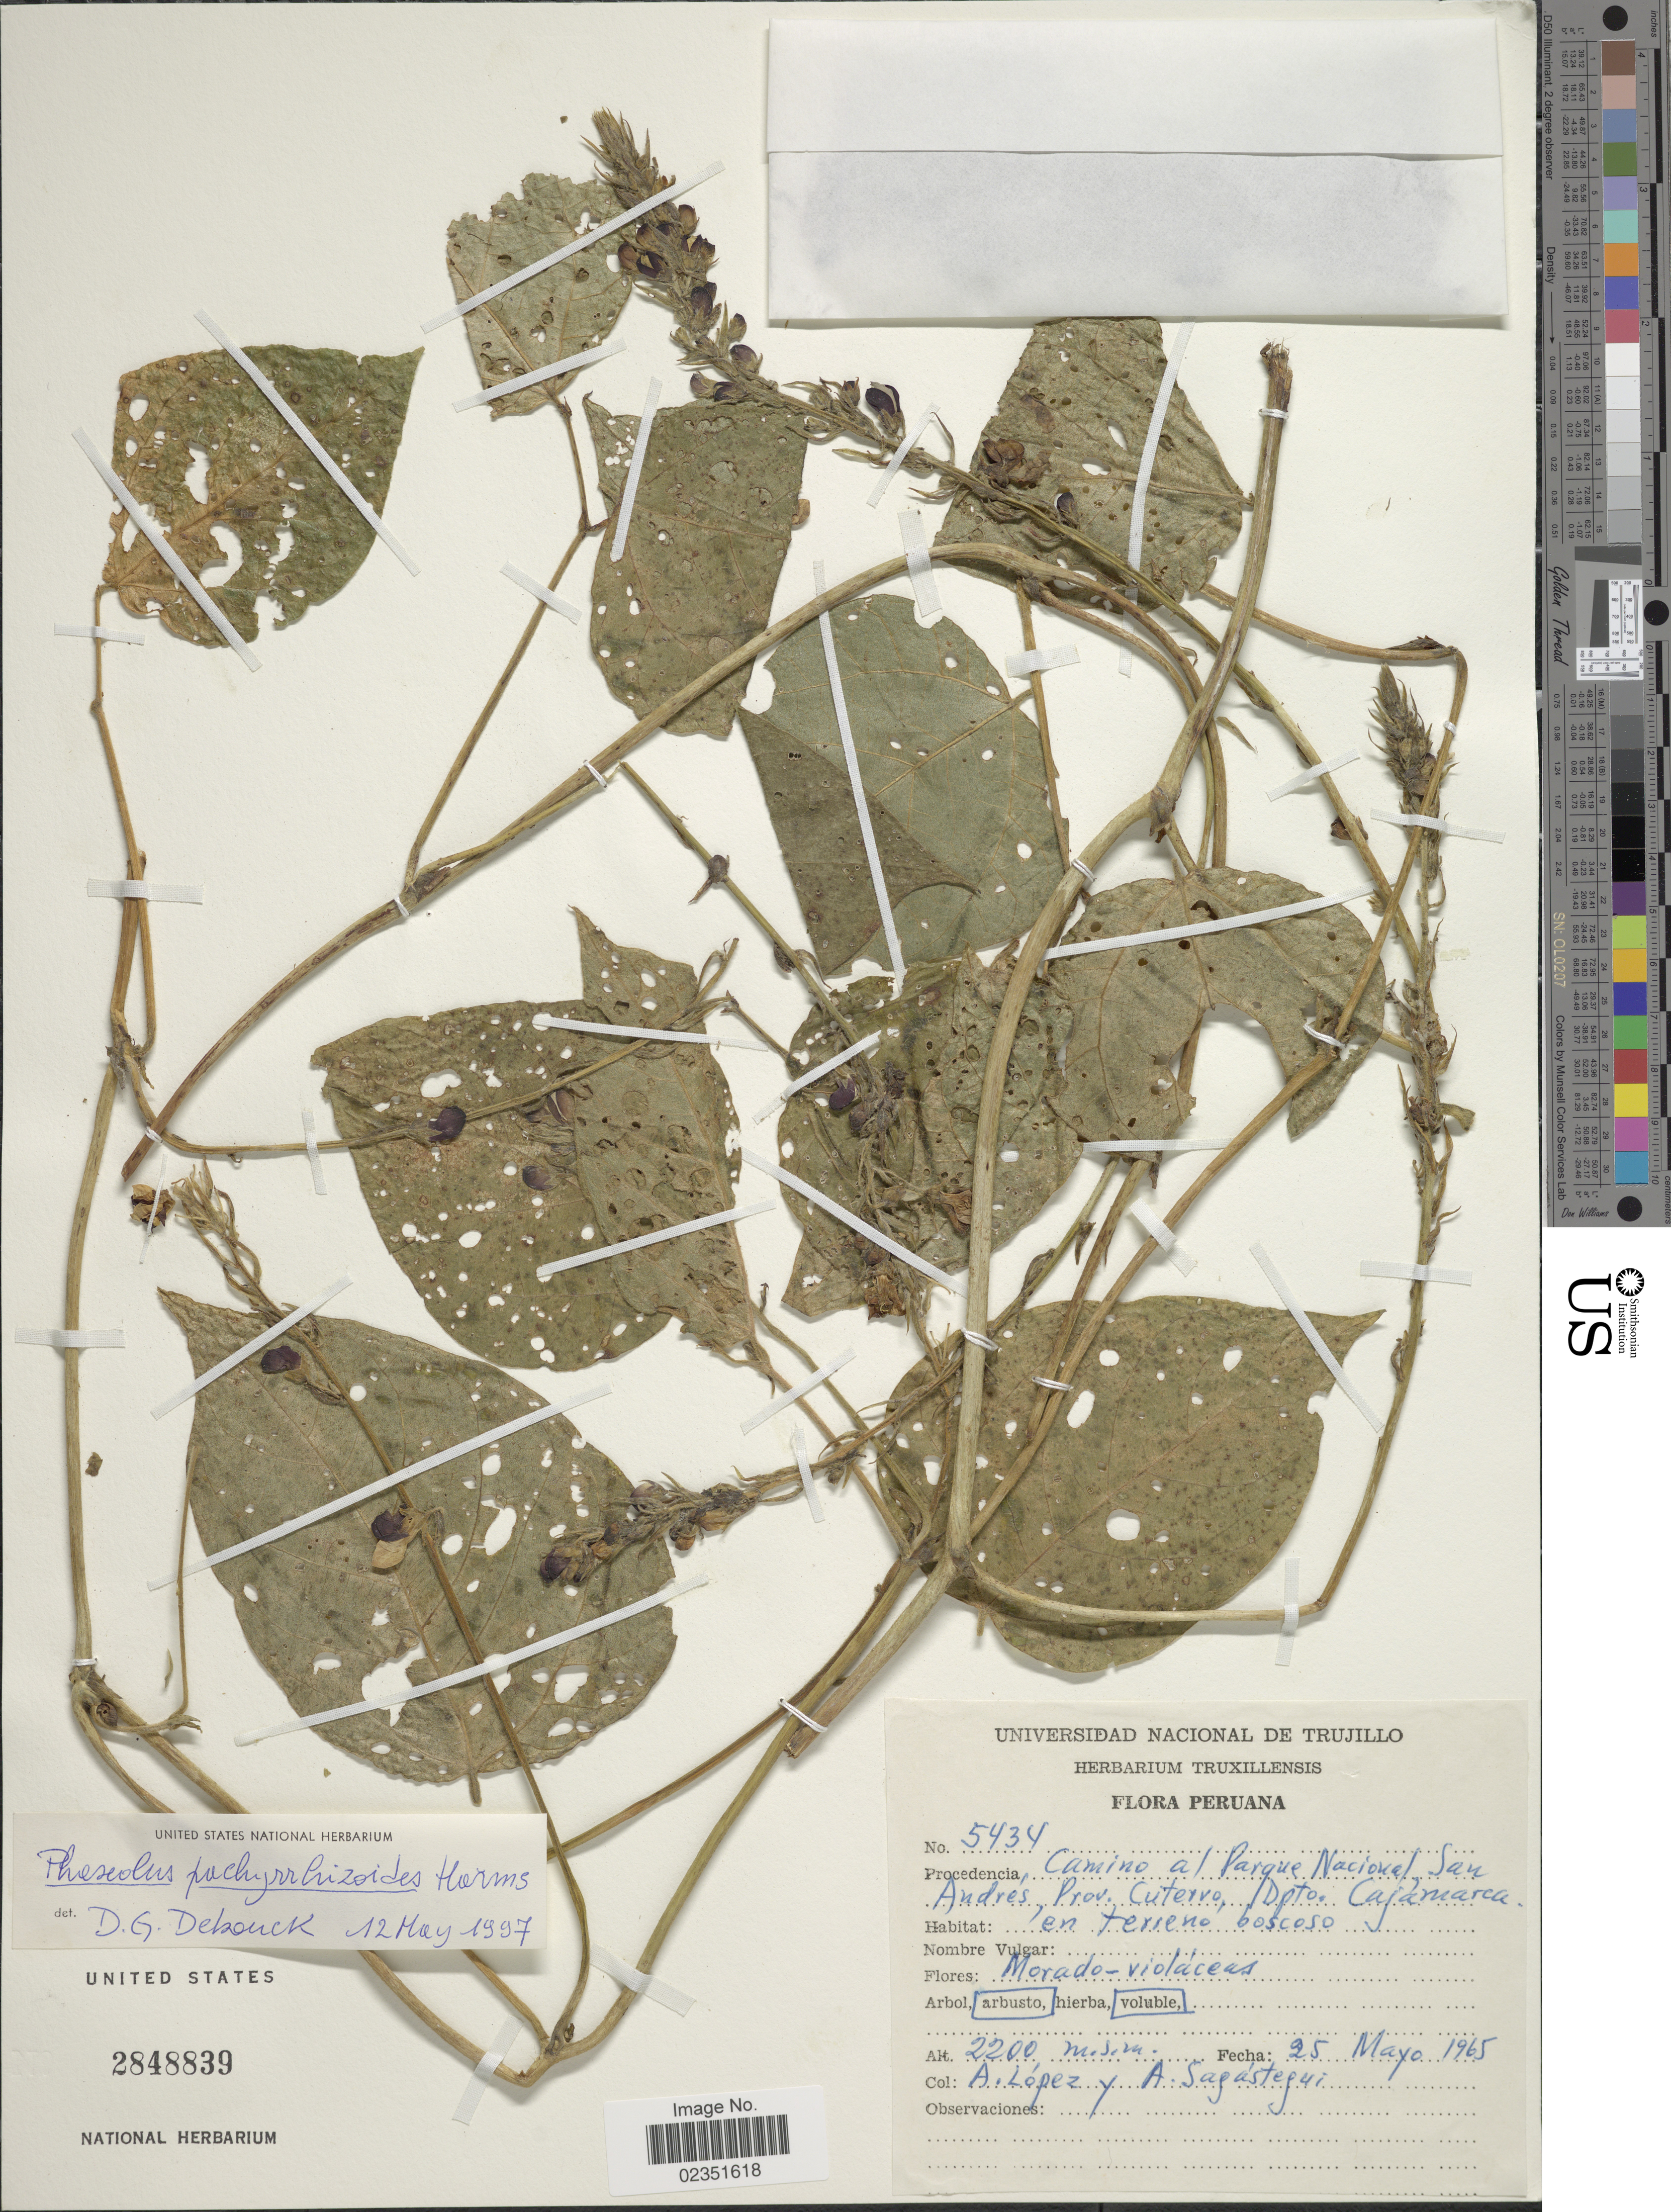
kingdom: Plantae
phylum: Tracheophyta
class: Magnoliopsida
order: Fabales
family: Fabaceae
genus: Phaseolus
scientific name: Phaseolus pachyrrhizoides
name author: Harms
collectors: A. López & A. Sagástequi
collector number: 5434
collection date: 1965-05-25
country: Peru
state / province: Cajamarca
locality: Procedencia, Camino al Parque Nacional San Andres, Prov. Cuterro, Dpto. Cajamarca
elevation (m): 2200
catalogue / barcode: US 2848839